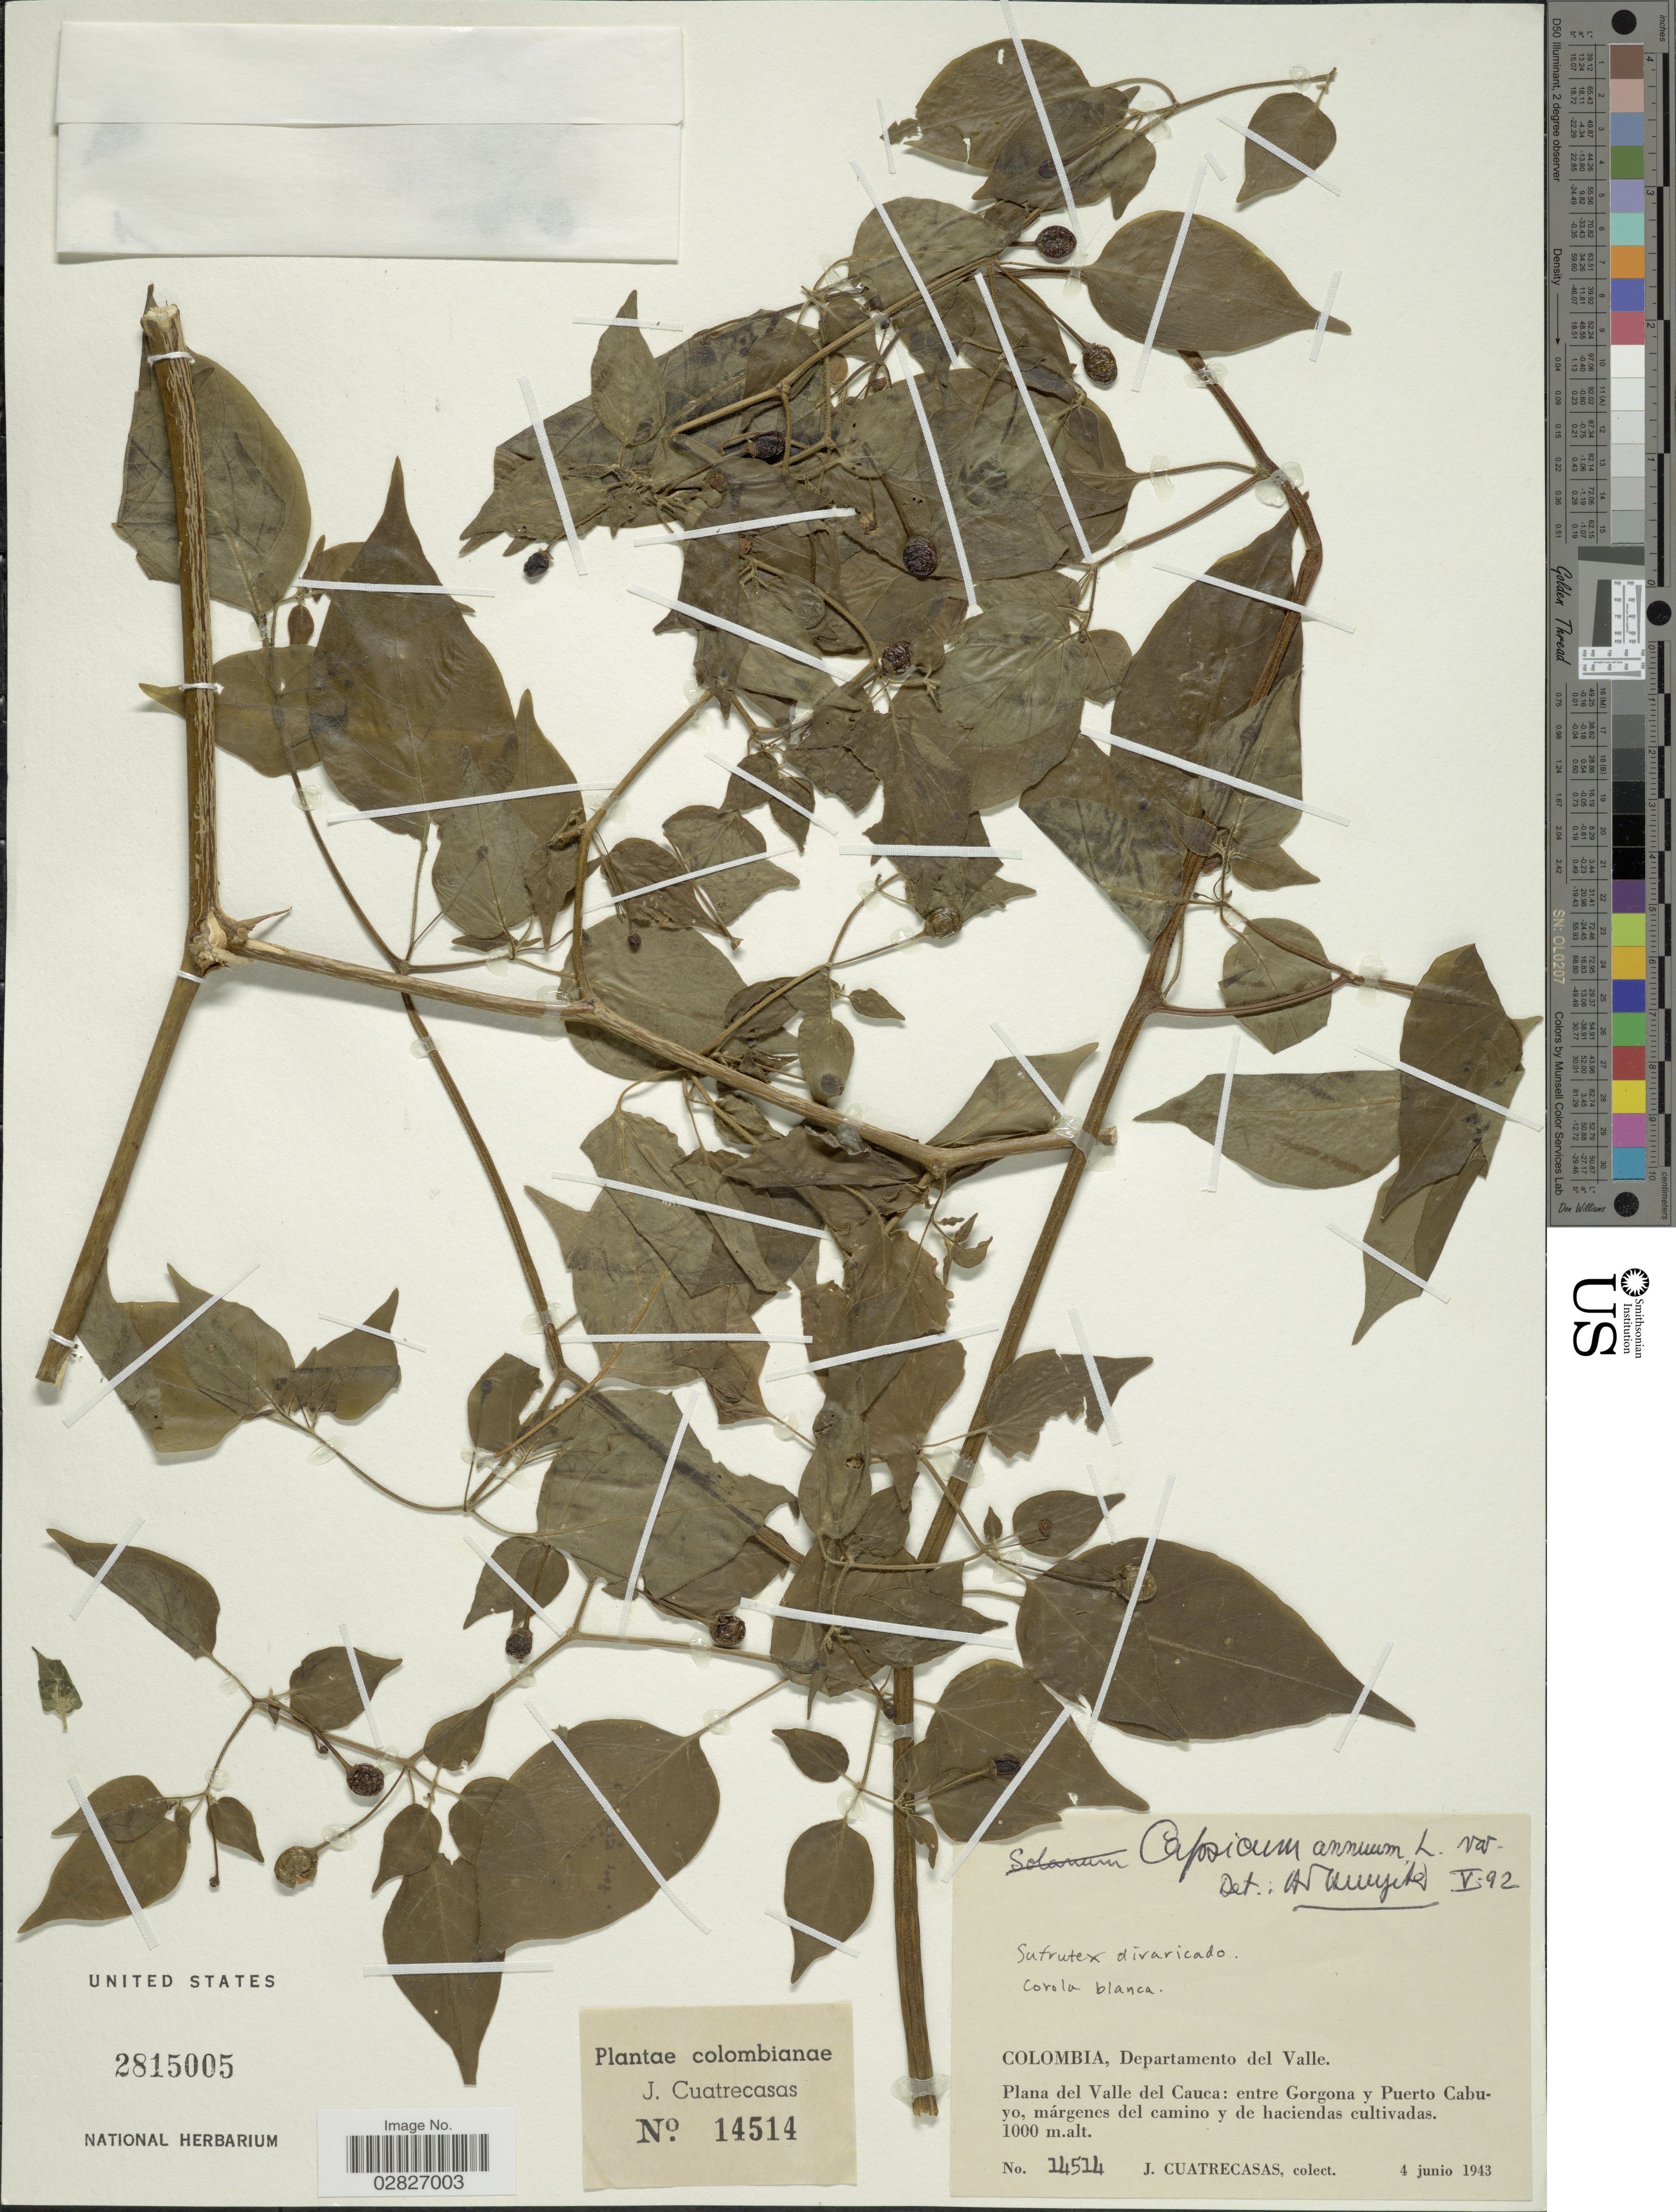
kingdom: Plantae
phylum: Tracheophyta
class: Magnoliopsida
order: Solanales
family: Solanaceae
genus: Capsicum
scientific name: Capsicum annuum 'Habanero'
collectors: J. Cuatrecasas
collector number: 14514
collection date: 1943-06-04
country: Colombia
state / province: Valle del Cauca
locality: Departamento del Valle, Plana del Valle del Cauca, entre Gorgona y Puerto Cabuyo, márgenes del camino y de haciendas cultivadas.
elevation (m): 1000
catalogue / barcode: US 2815005